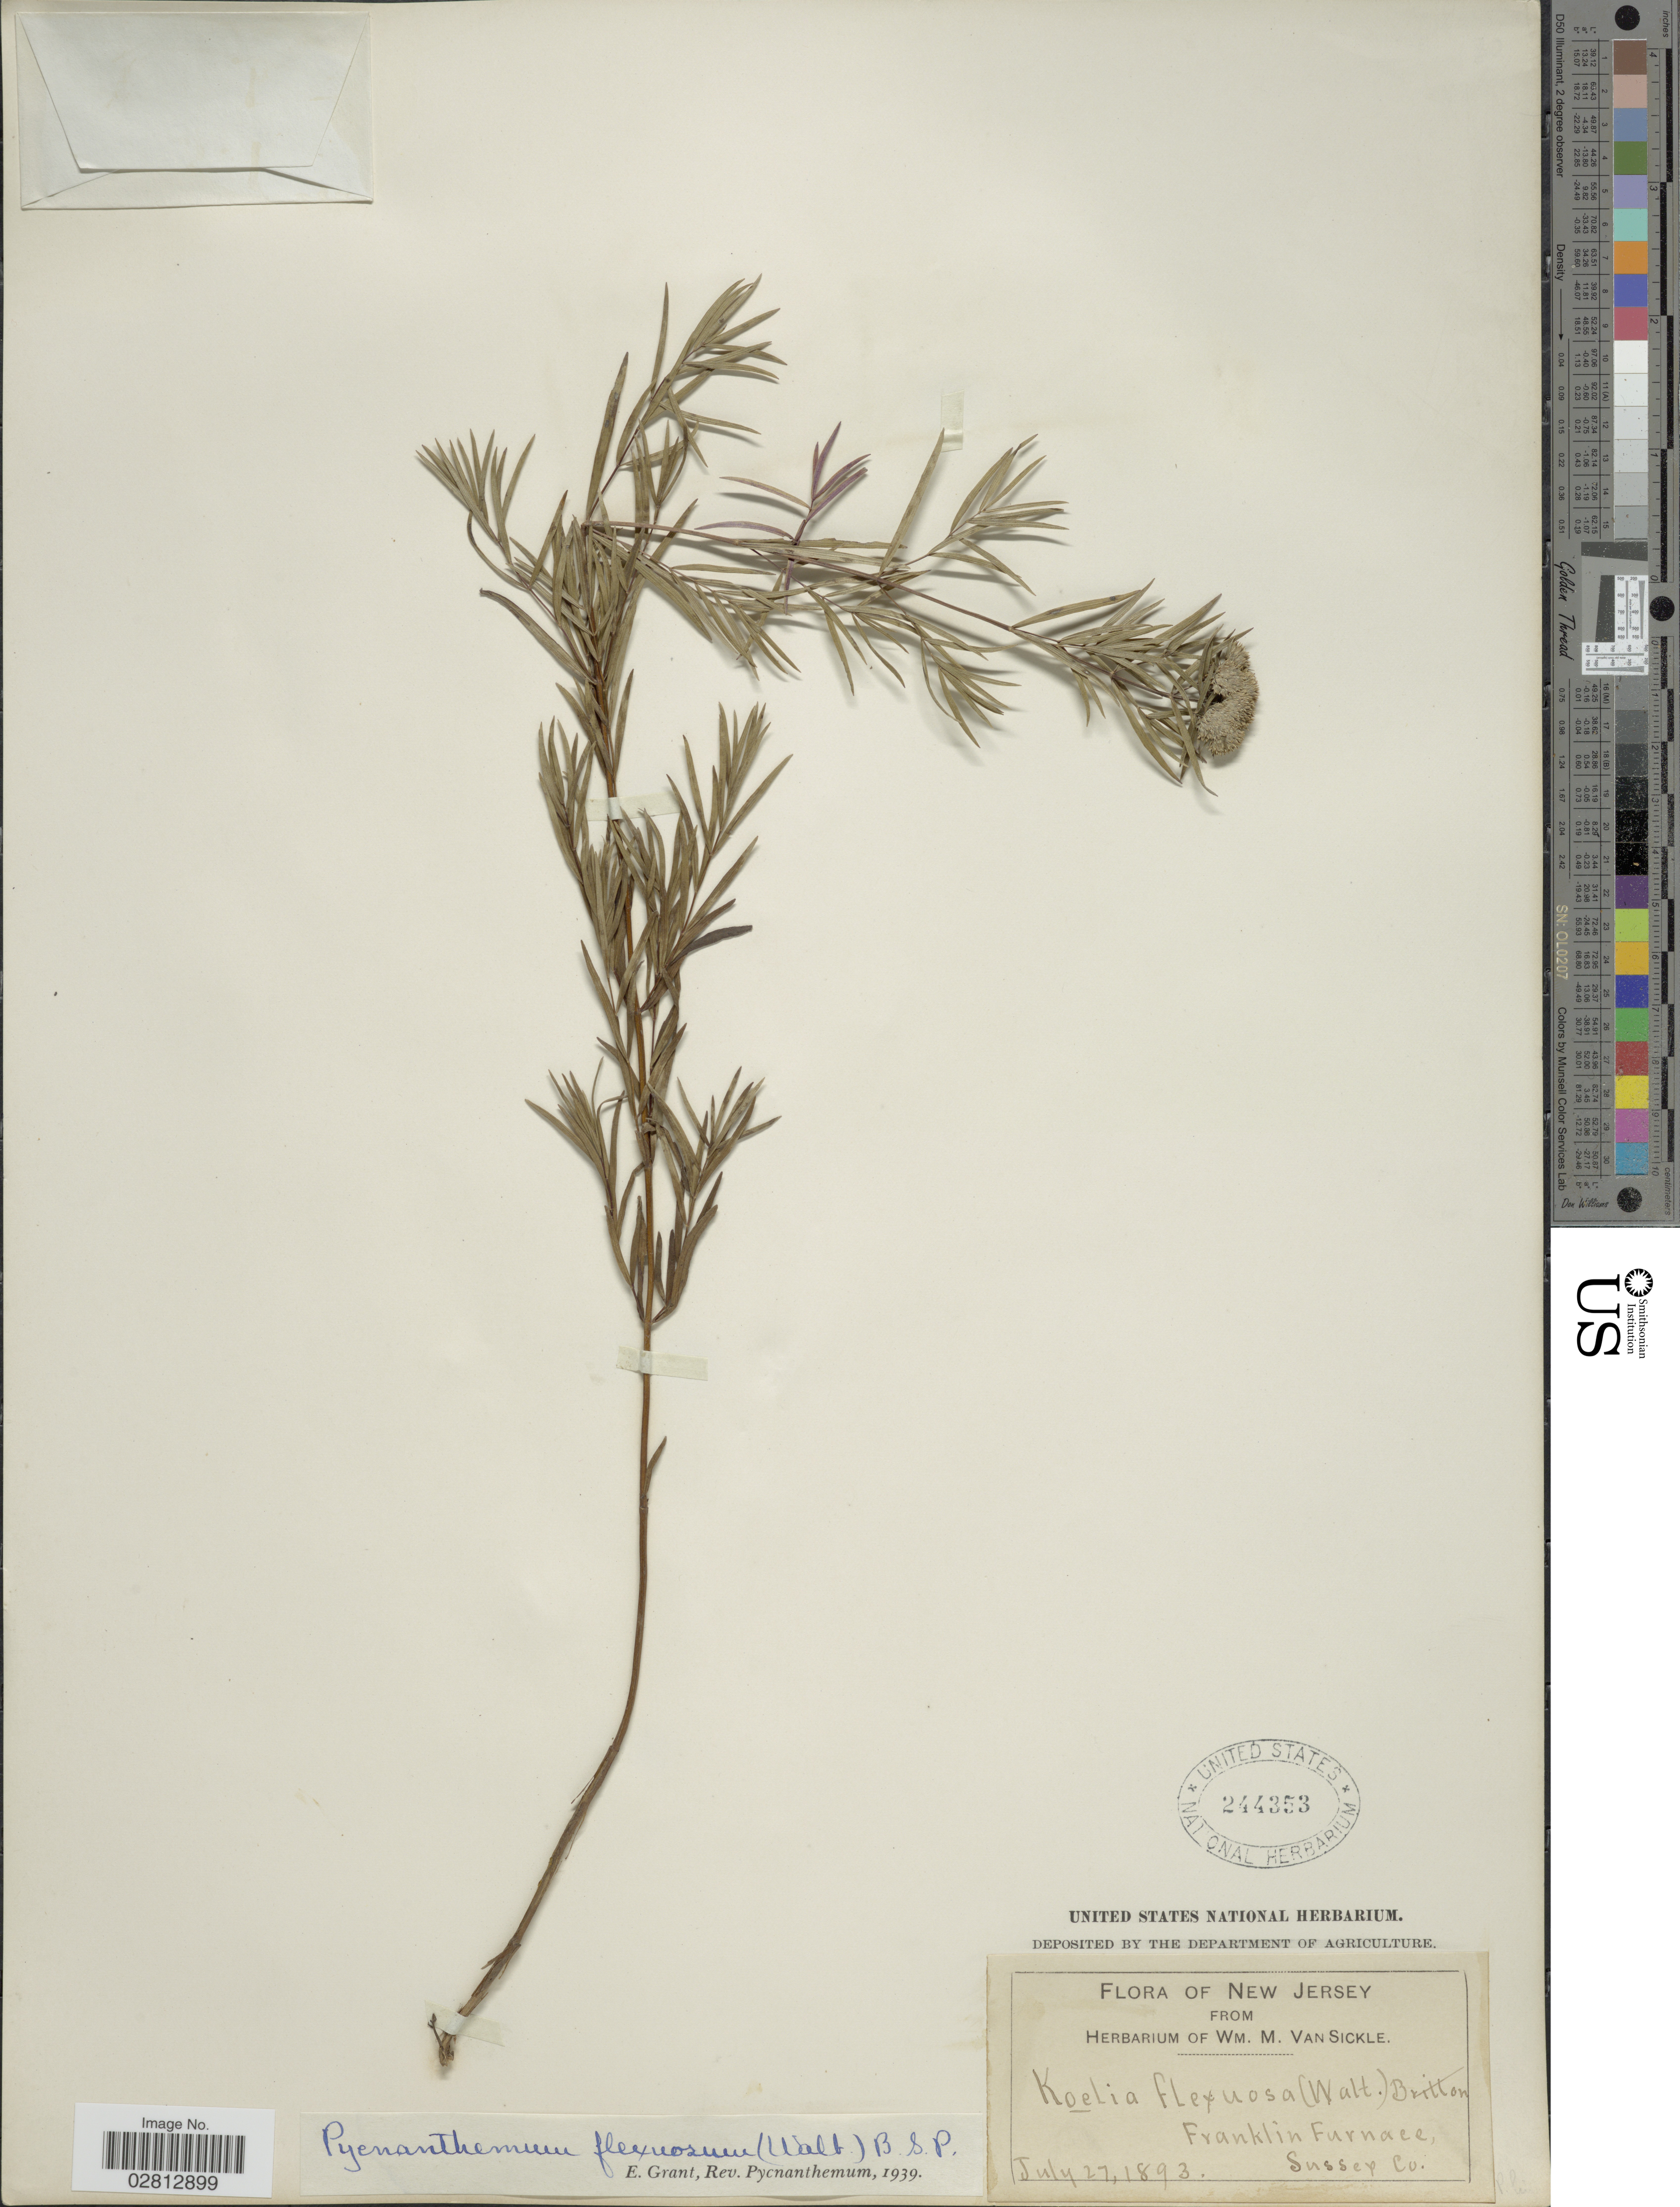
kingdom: Plantae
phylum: Tracheophyta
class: Magnoliopsida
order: Lamiales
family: Lamiaceae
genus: Pycnanthemum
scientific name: Pycnanthemum tenuifolium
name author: Schrad.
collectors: W. M. Van Sickle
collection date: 1893-07-27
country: United States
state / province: New Jersey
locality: Franklin Furnace, Sussex Co.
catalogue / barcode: US 244353